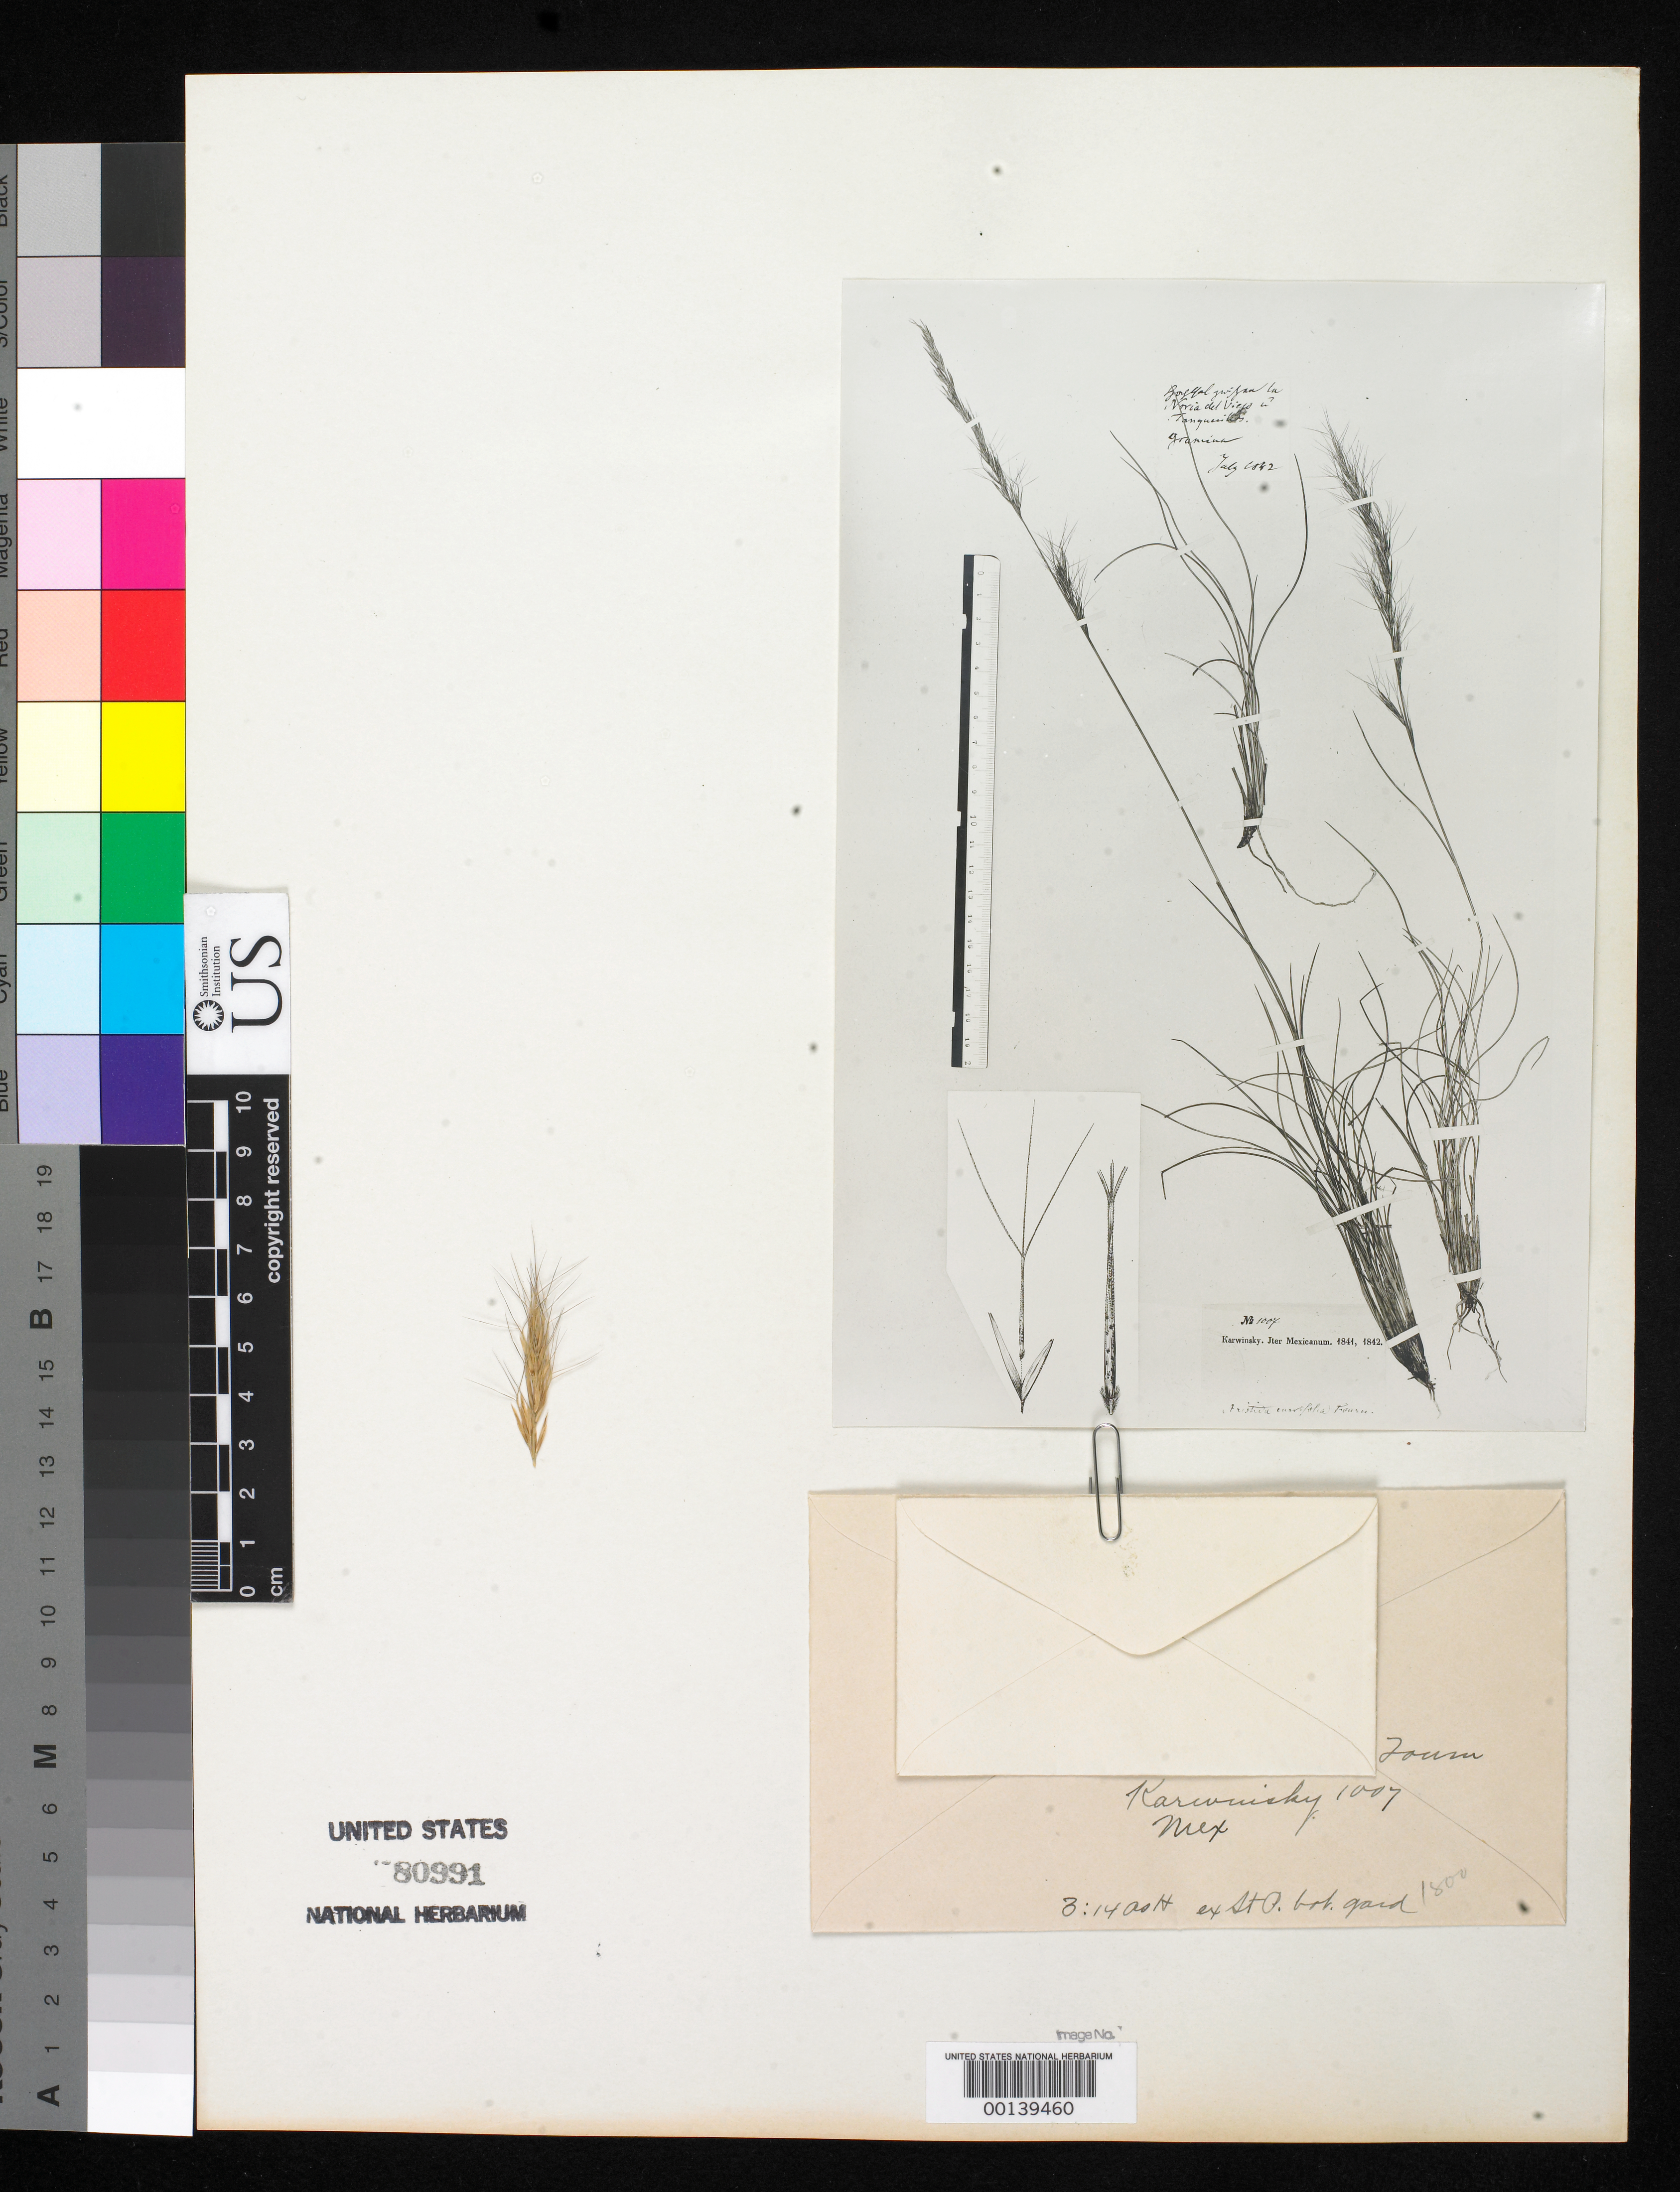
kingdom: Plantae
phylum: Tracheophyta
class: Liliopsida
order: Poales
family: Poaceae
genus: Aristida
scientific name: Aristida curvifolia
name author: E. Fourn.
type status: Type Fragment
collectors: W. F. Karwinski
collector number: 1007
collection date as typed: Jul 1842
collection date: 1842-07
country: Mexico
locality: Between La Noria del Viejo and Tanquecillos.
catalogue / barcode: US 80991